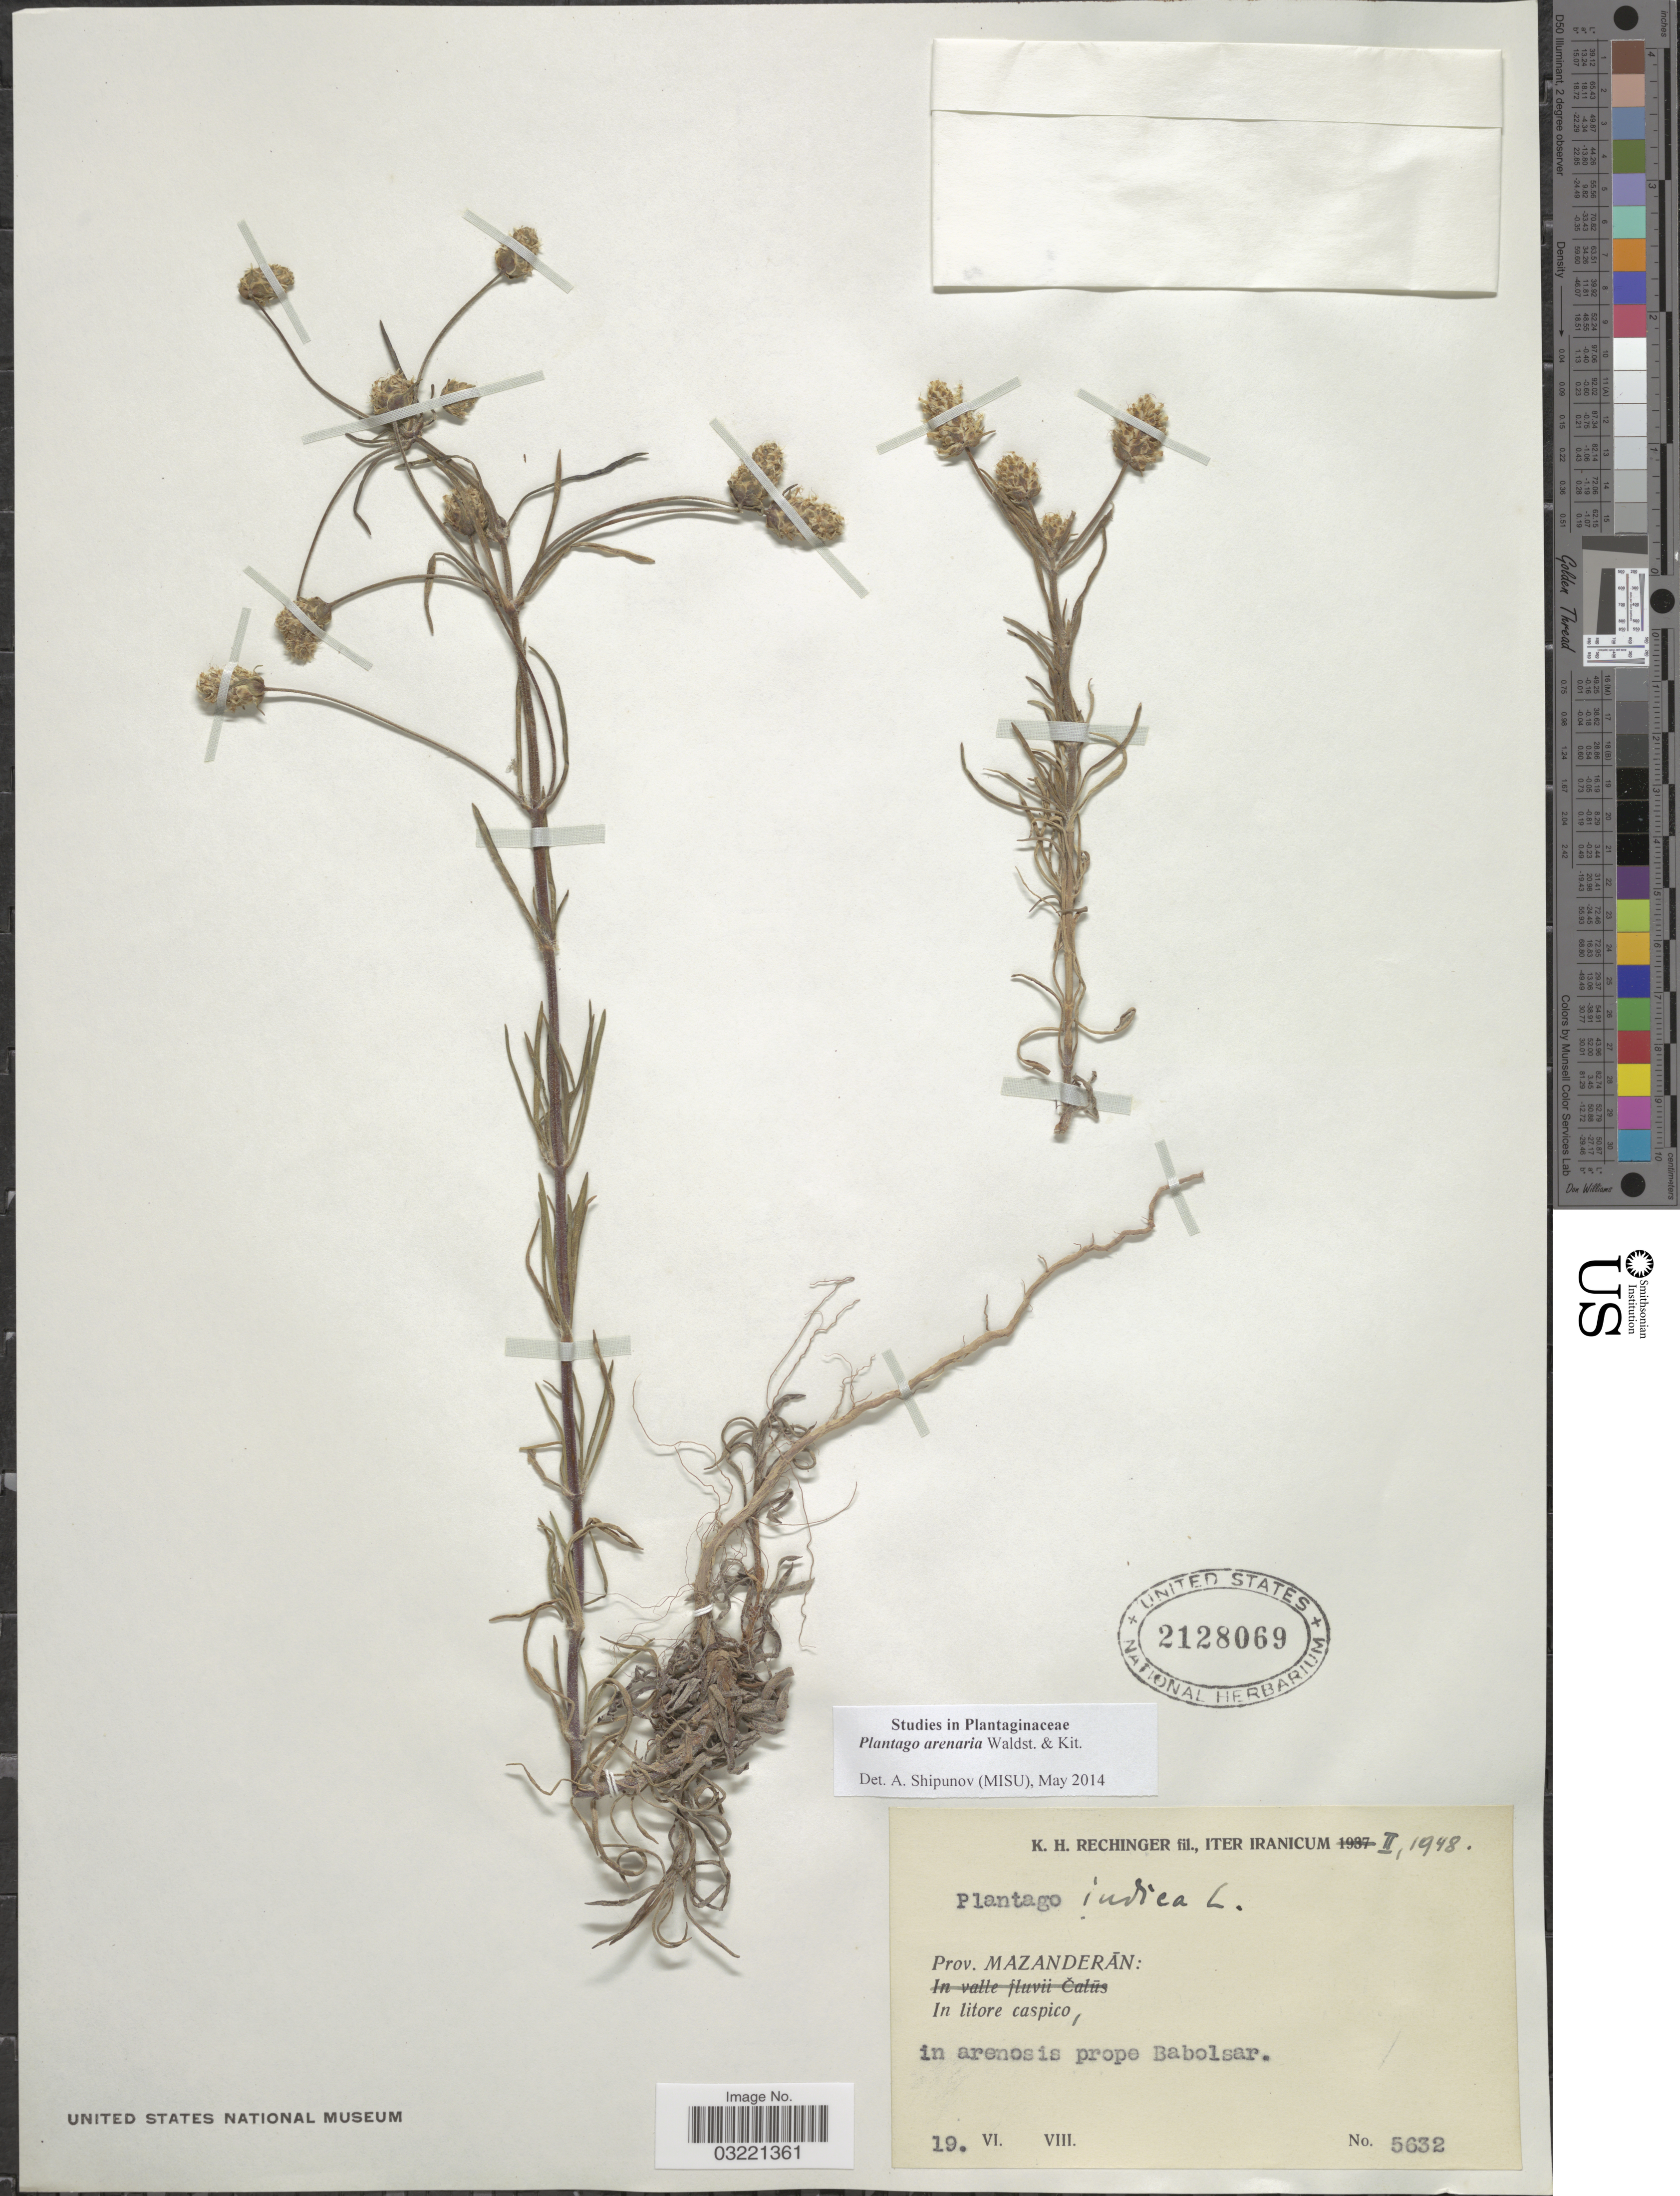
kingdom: Plantae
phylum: Tracheophyta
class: Magnoliopsida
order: Lamiales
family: Plantaginaceae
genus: Plantago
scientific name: Plantago arenaria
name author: Waldst. & Kit.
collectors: K. H. Rechinger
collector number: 5632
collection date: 1948-06-19/1948-08-19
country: Iran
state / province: Mazandaran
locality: Prov. Mazanderan: In litore caspico, in arenosis prope Babolsar.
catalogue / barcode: US 2128069